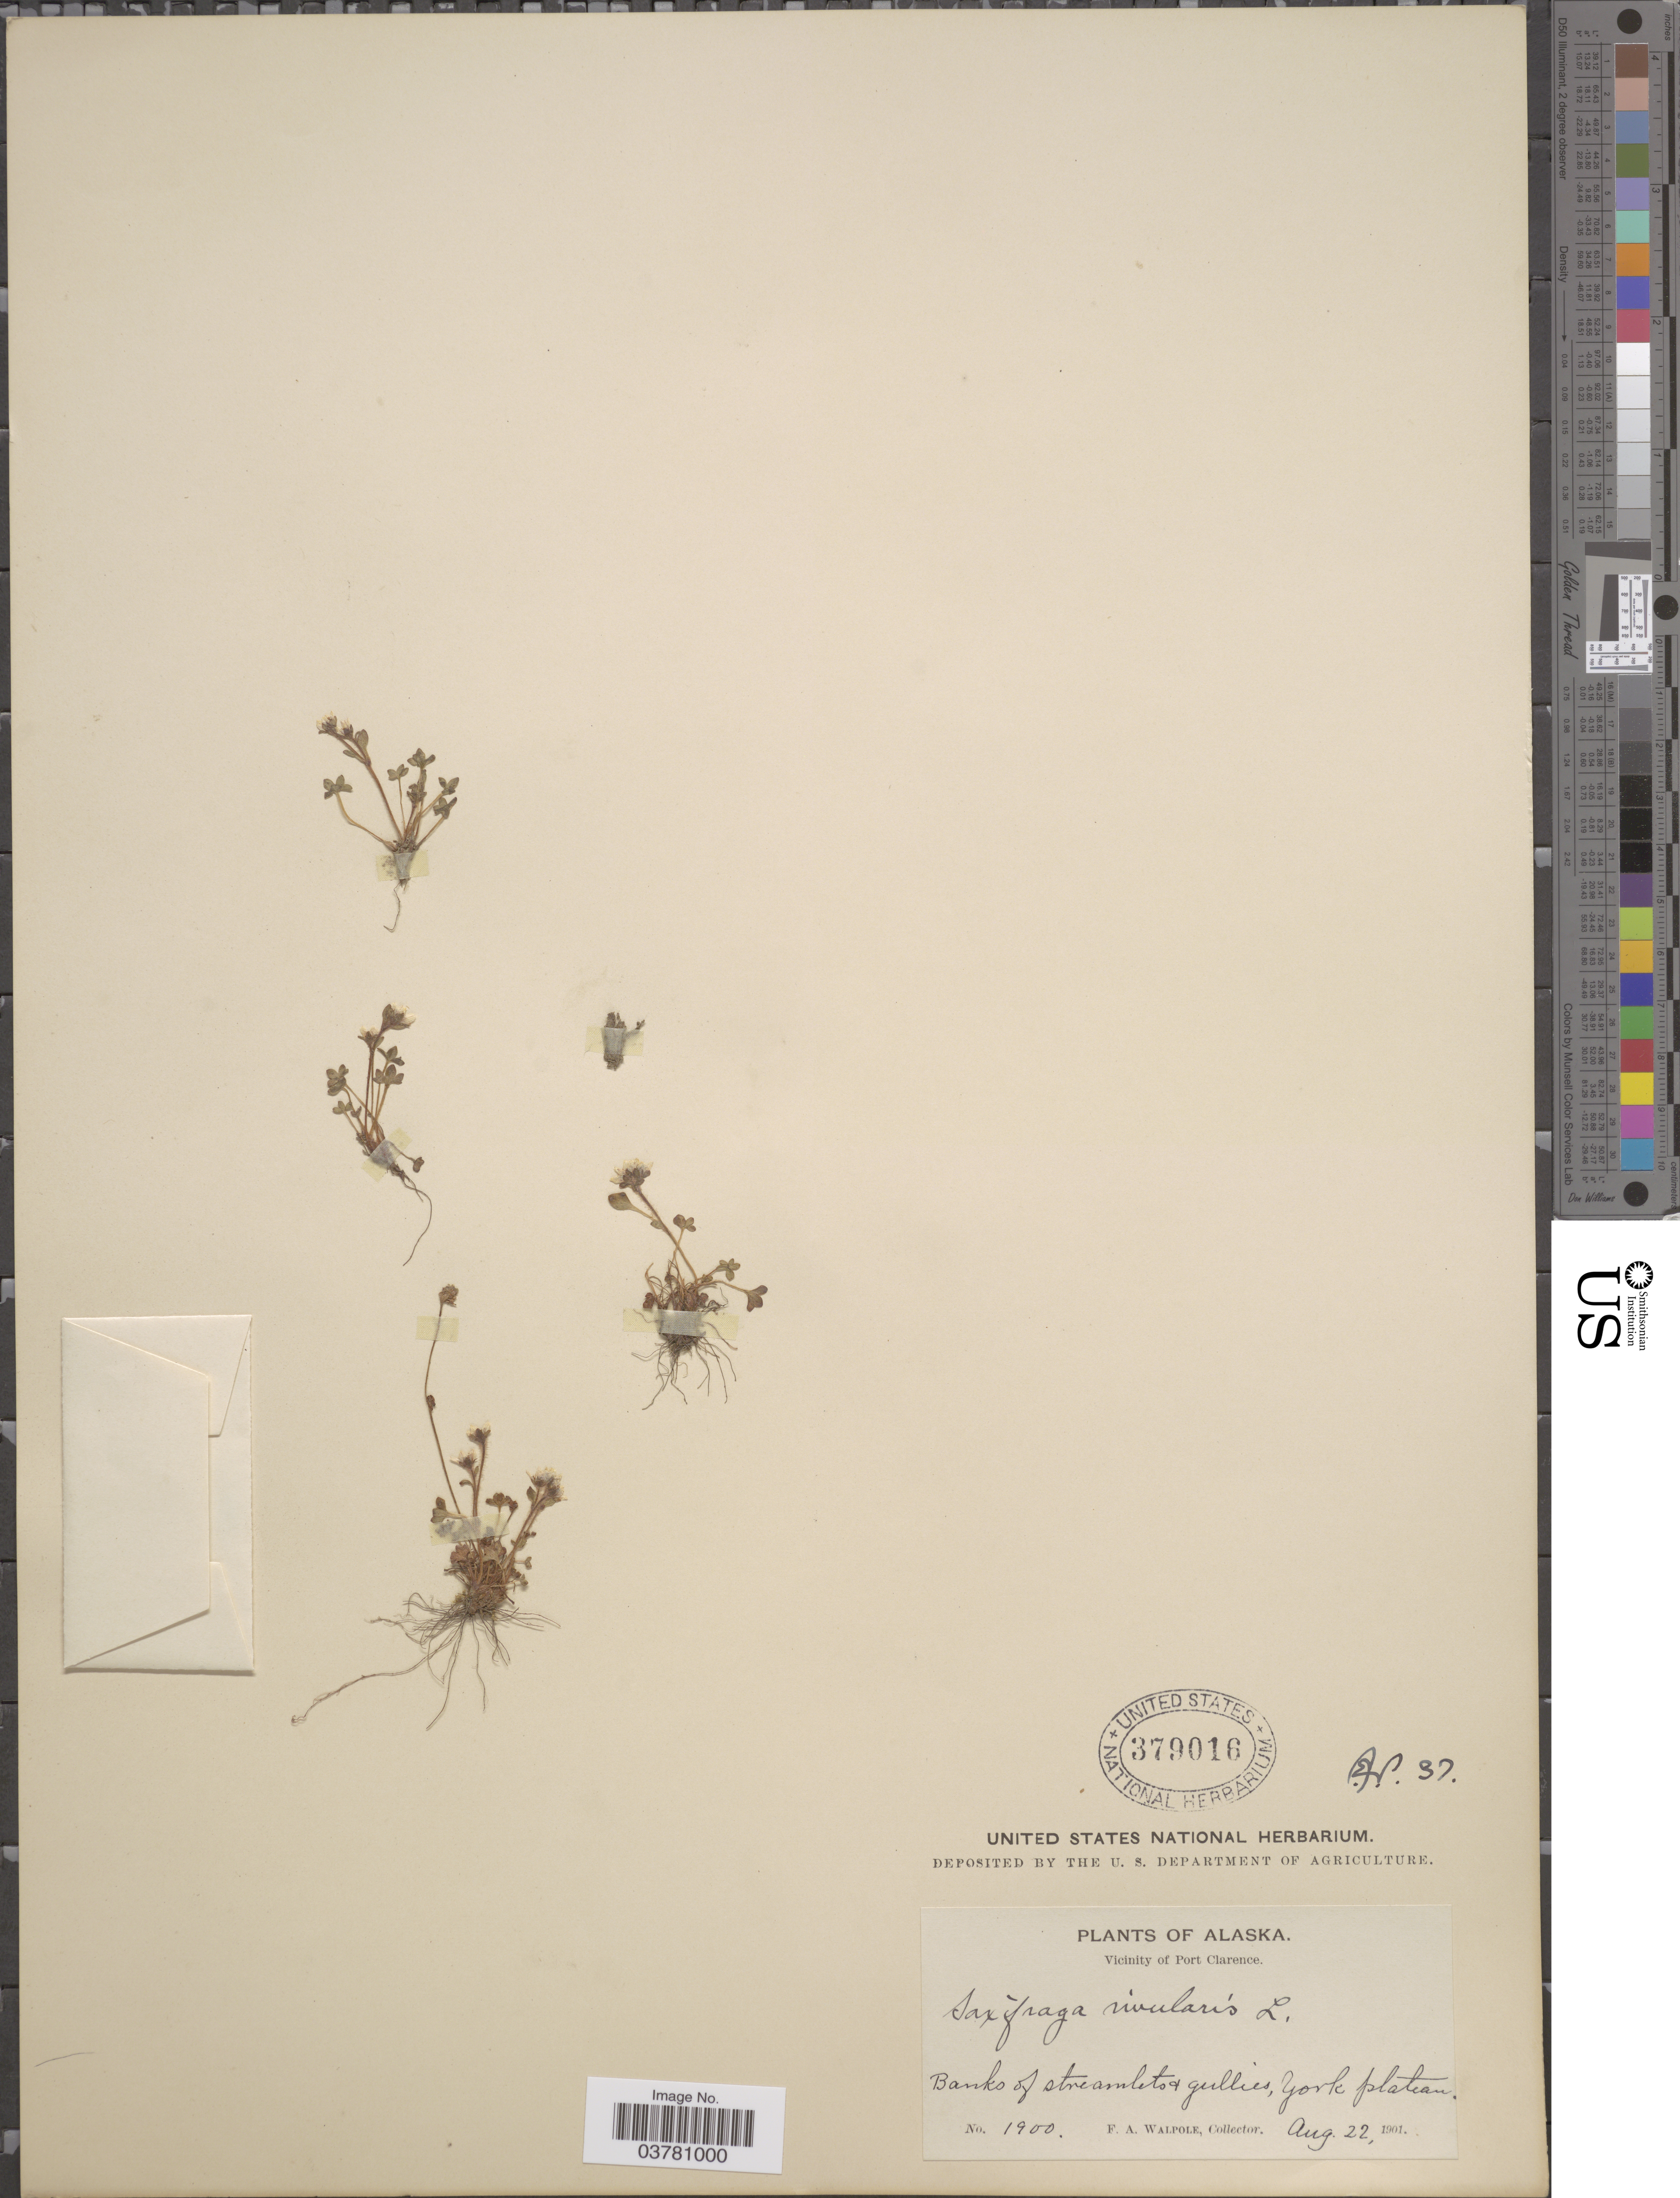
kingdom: Plantae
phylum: Tracheophyta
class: Magnoliopsida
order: Saxifragales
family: Saxifragaceae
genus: Saxifraga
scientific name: Saxifraga rivularis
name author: L.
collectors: F. Walpole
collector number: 1900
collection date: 1901-08-22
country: United States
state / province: Alaska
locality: Vicinity of Port Clarence. Banks of streamlets + gullies, York plateau.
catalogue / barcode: US 379016